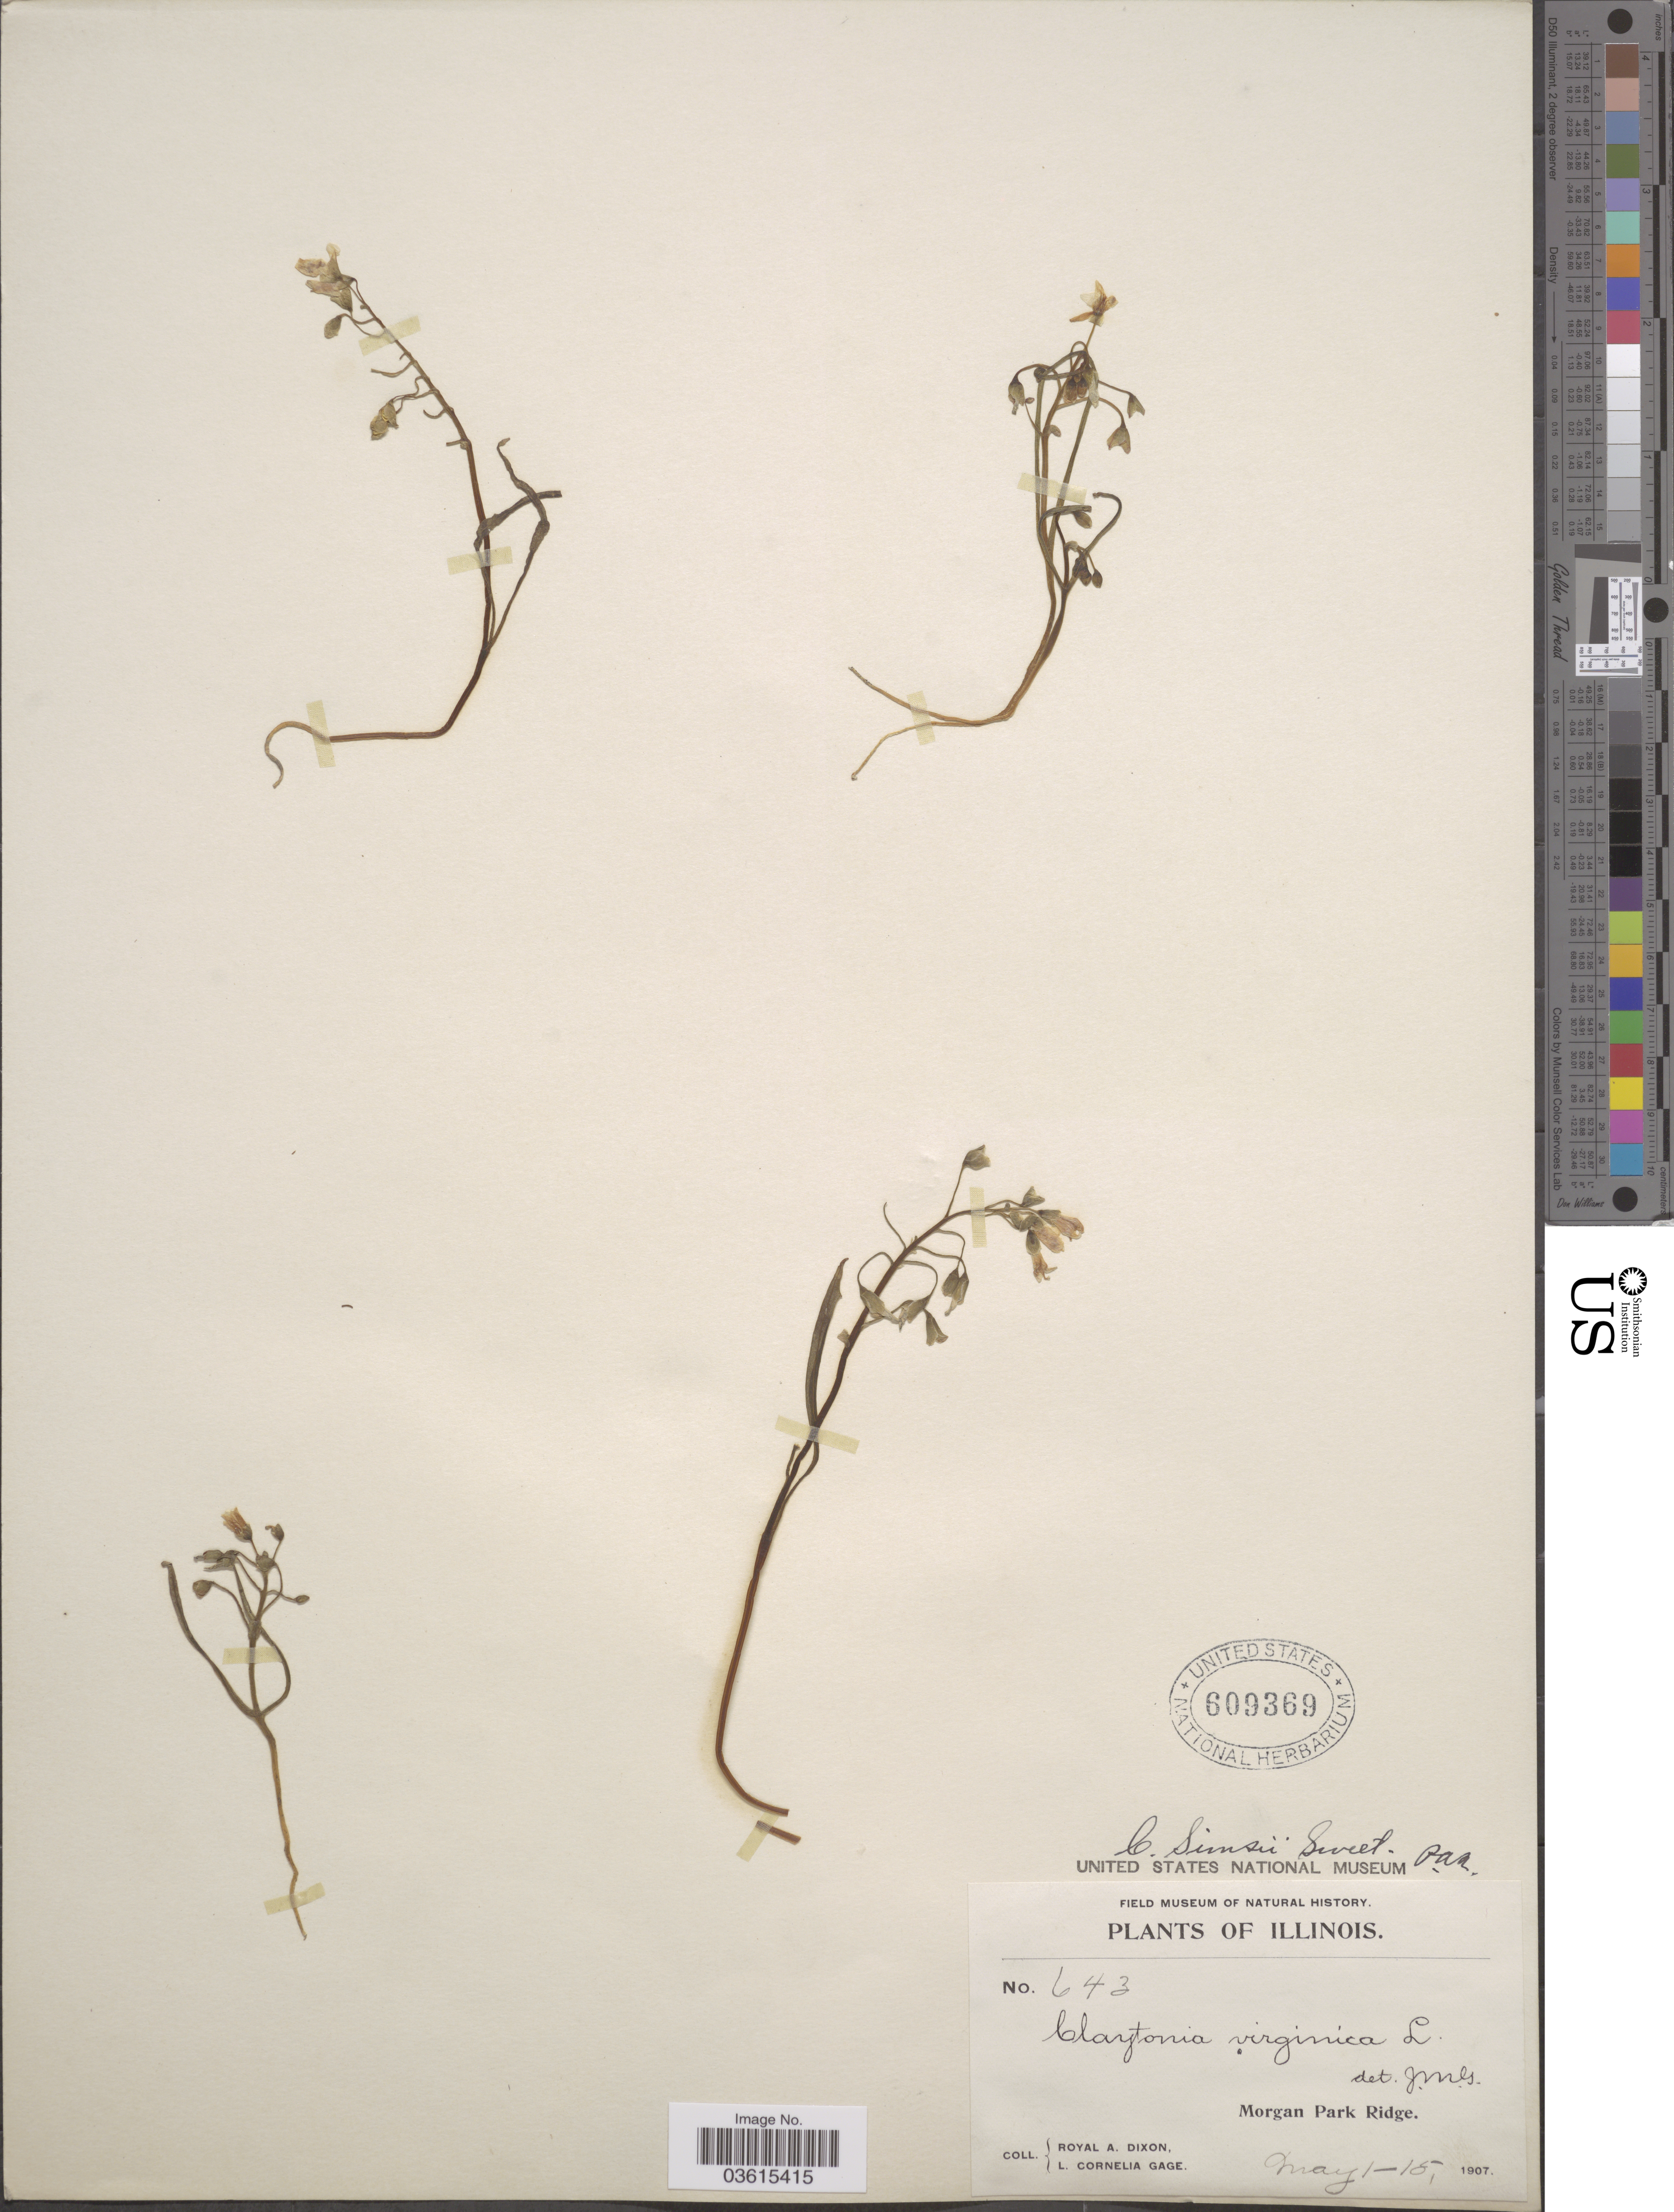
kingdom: Plantae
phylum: Tracheophyta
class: Magnoliopsida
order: Caryophyllales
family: Montiaceae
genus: Claytonia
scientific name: Claytonia virginica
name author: L.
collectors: R. A. Dixon & L. Gage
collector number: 643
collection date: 1907-05-01/1907-05-18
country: United States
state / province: Illinois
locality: Morgan Park Ridge.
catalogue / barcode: US 609369